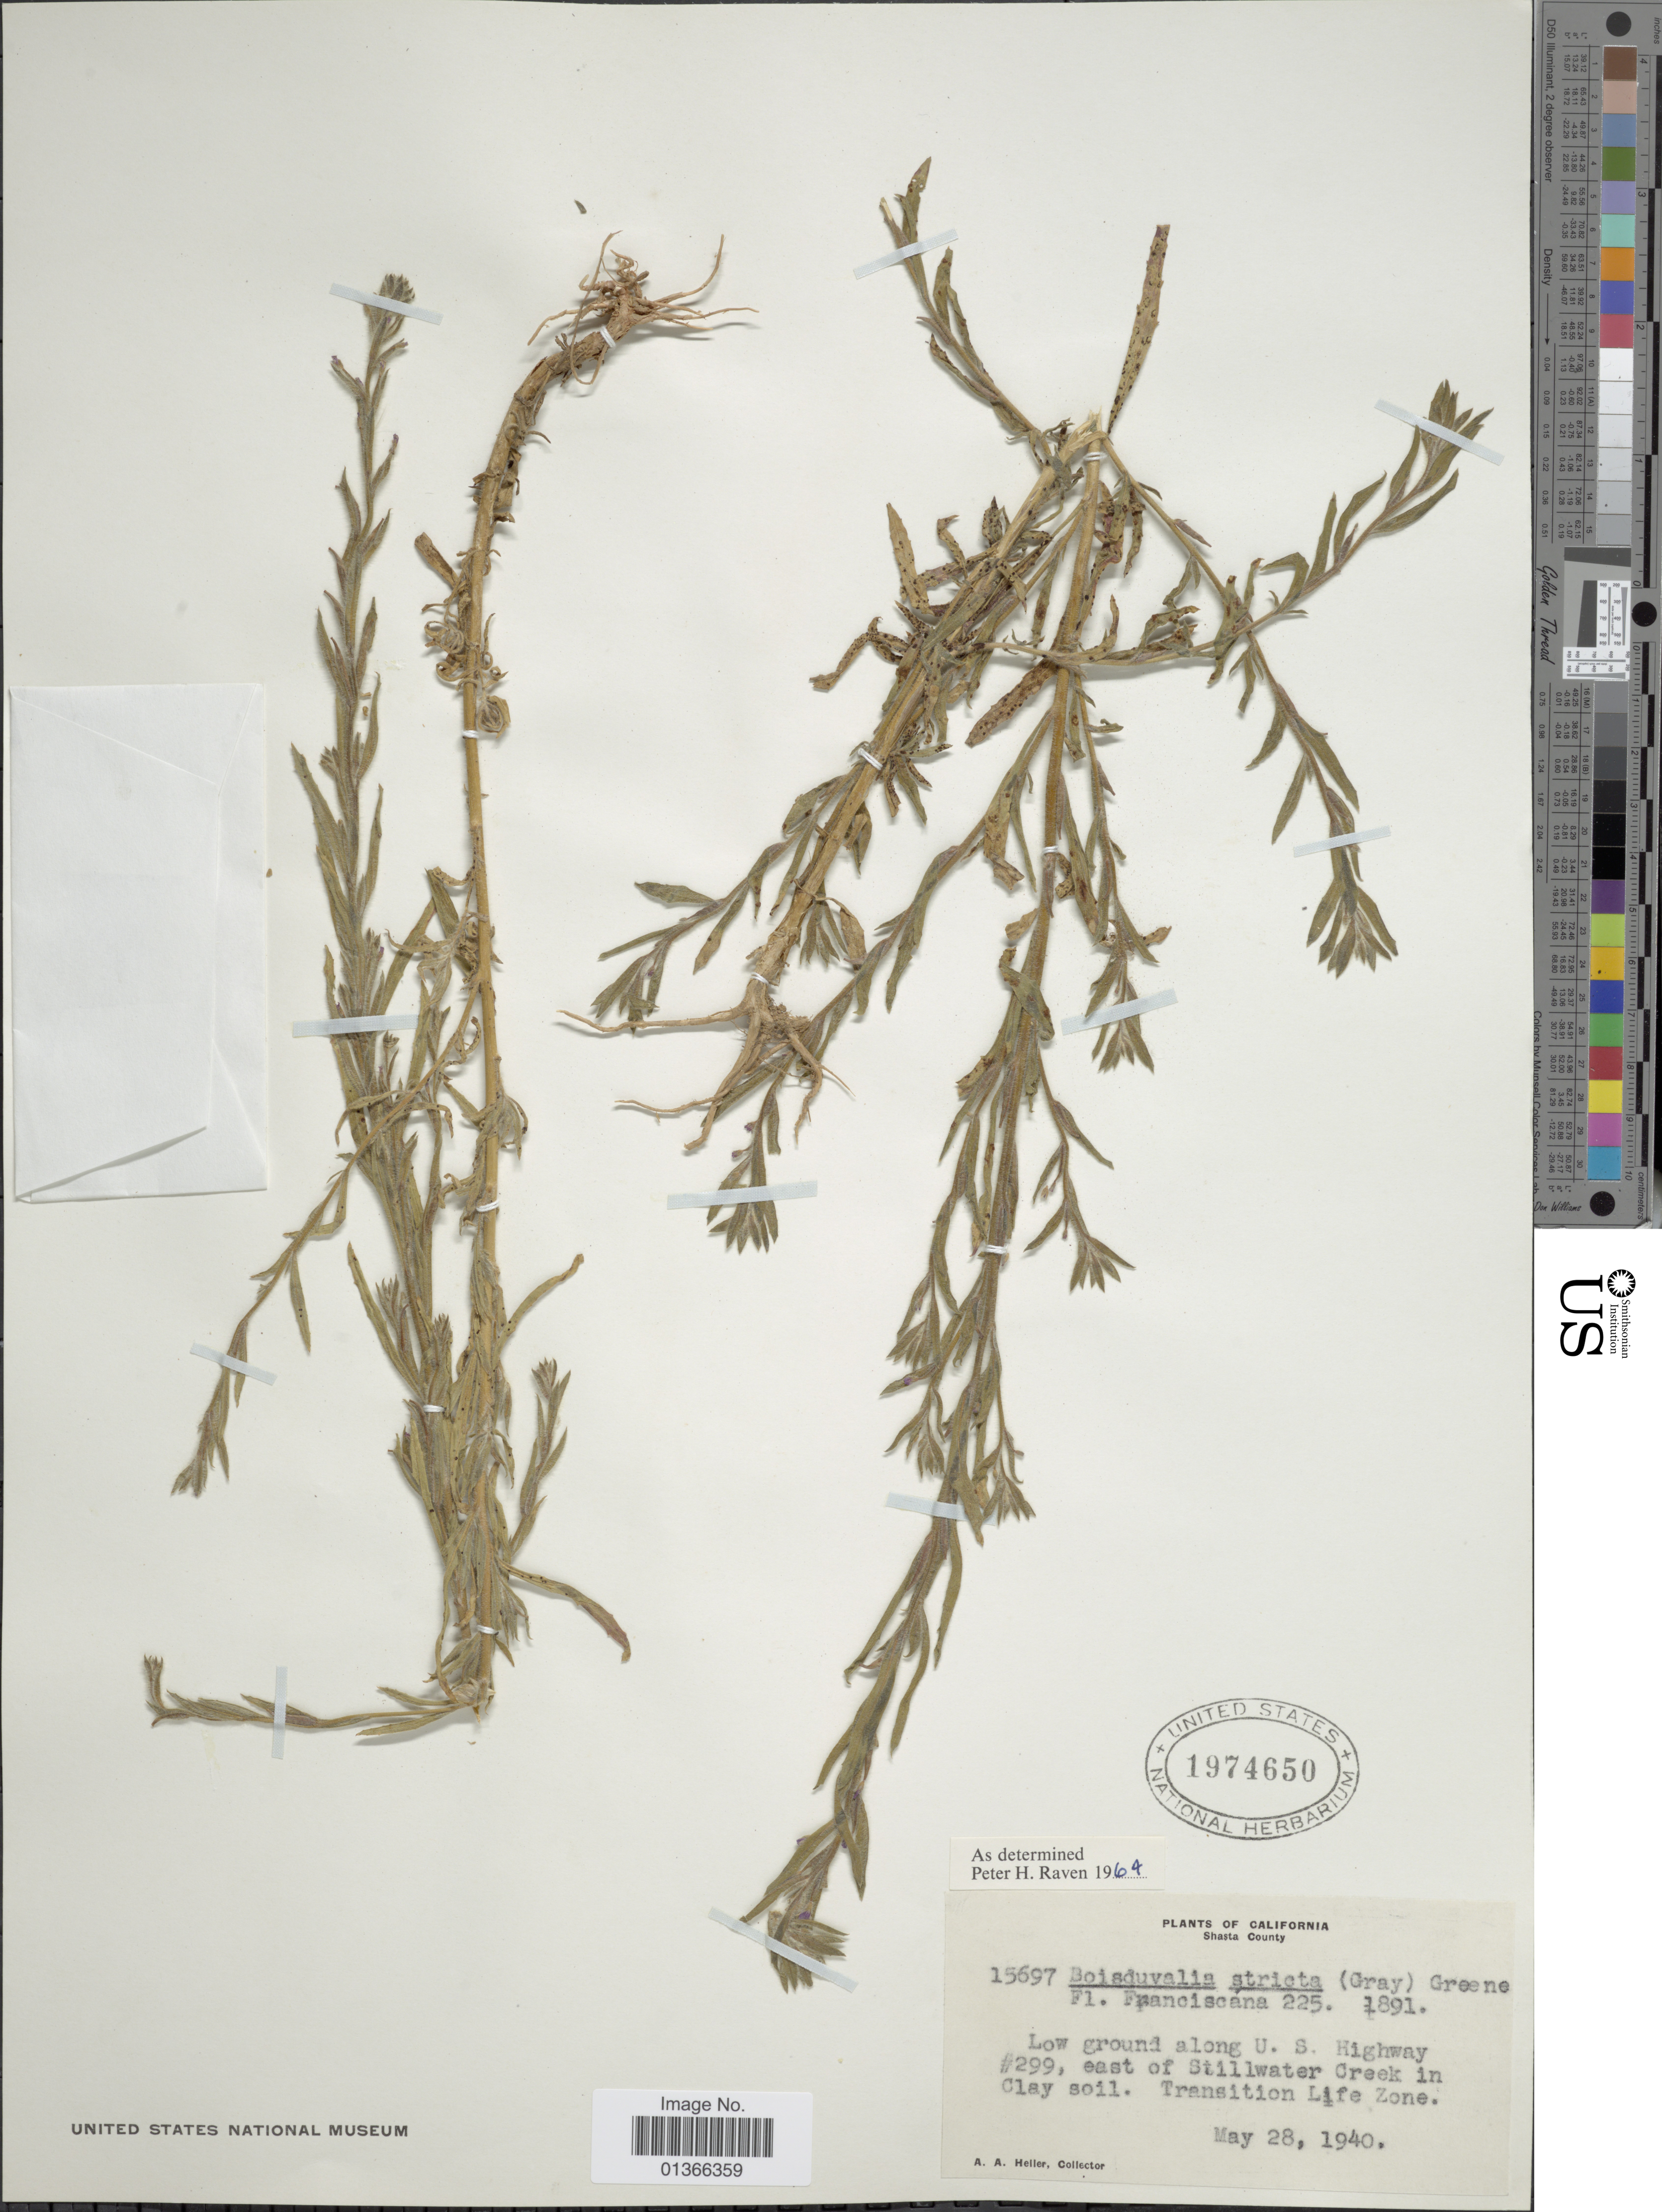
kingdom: Plantae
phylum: Tracheophyta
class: Magnoliopsida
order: Myrtales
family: Onagraceae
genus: Epilobium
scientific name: Epilobium torreyi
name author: (S. Watson) Hoch & P.H. Raven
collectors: A. A. Heller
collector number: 15697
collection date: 1940-05-28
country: United States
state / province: California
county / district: Shasta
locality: Shasta County. Low ground along U.S. Highway #299, east of Stillwater Creek in Clay soil. Transition Life Zone.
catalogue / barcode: US 1974650